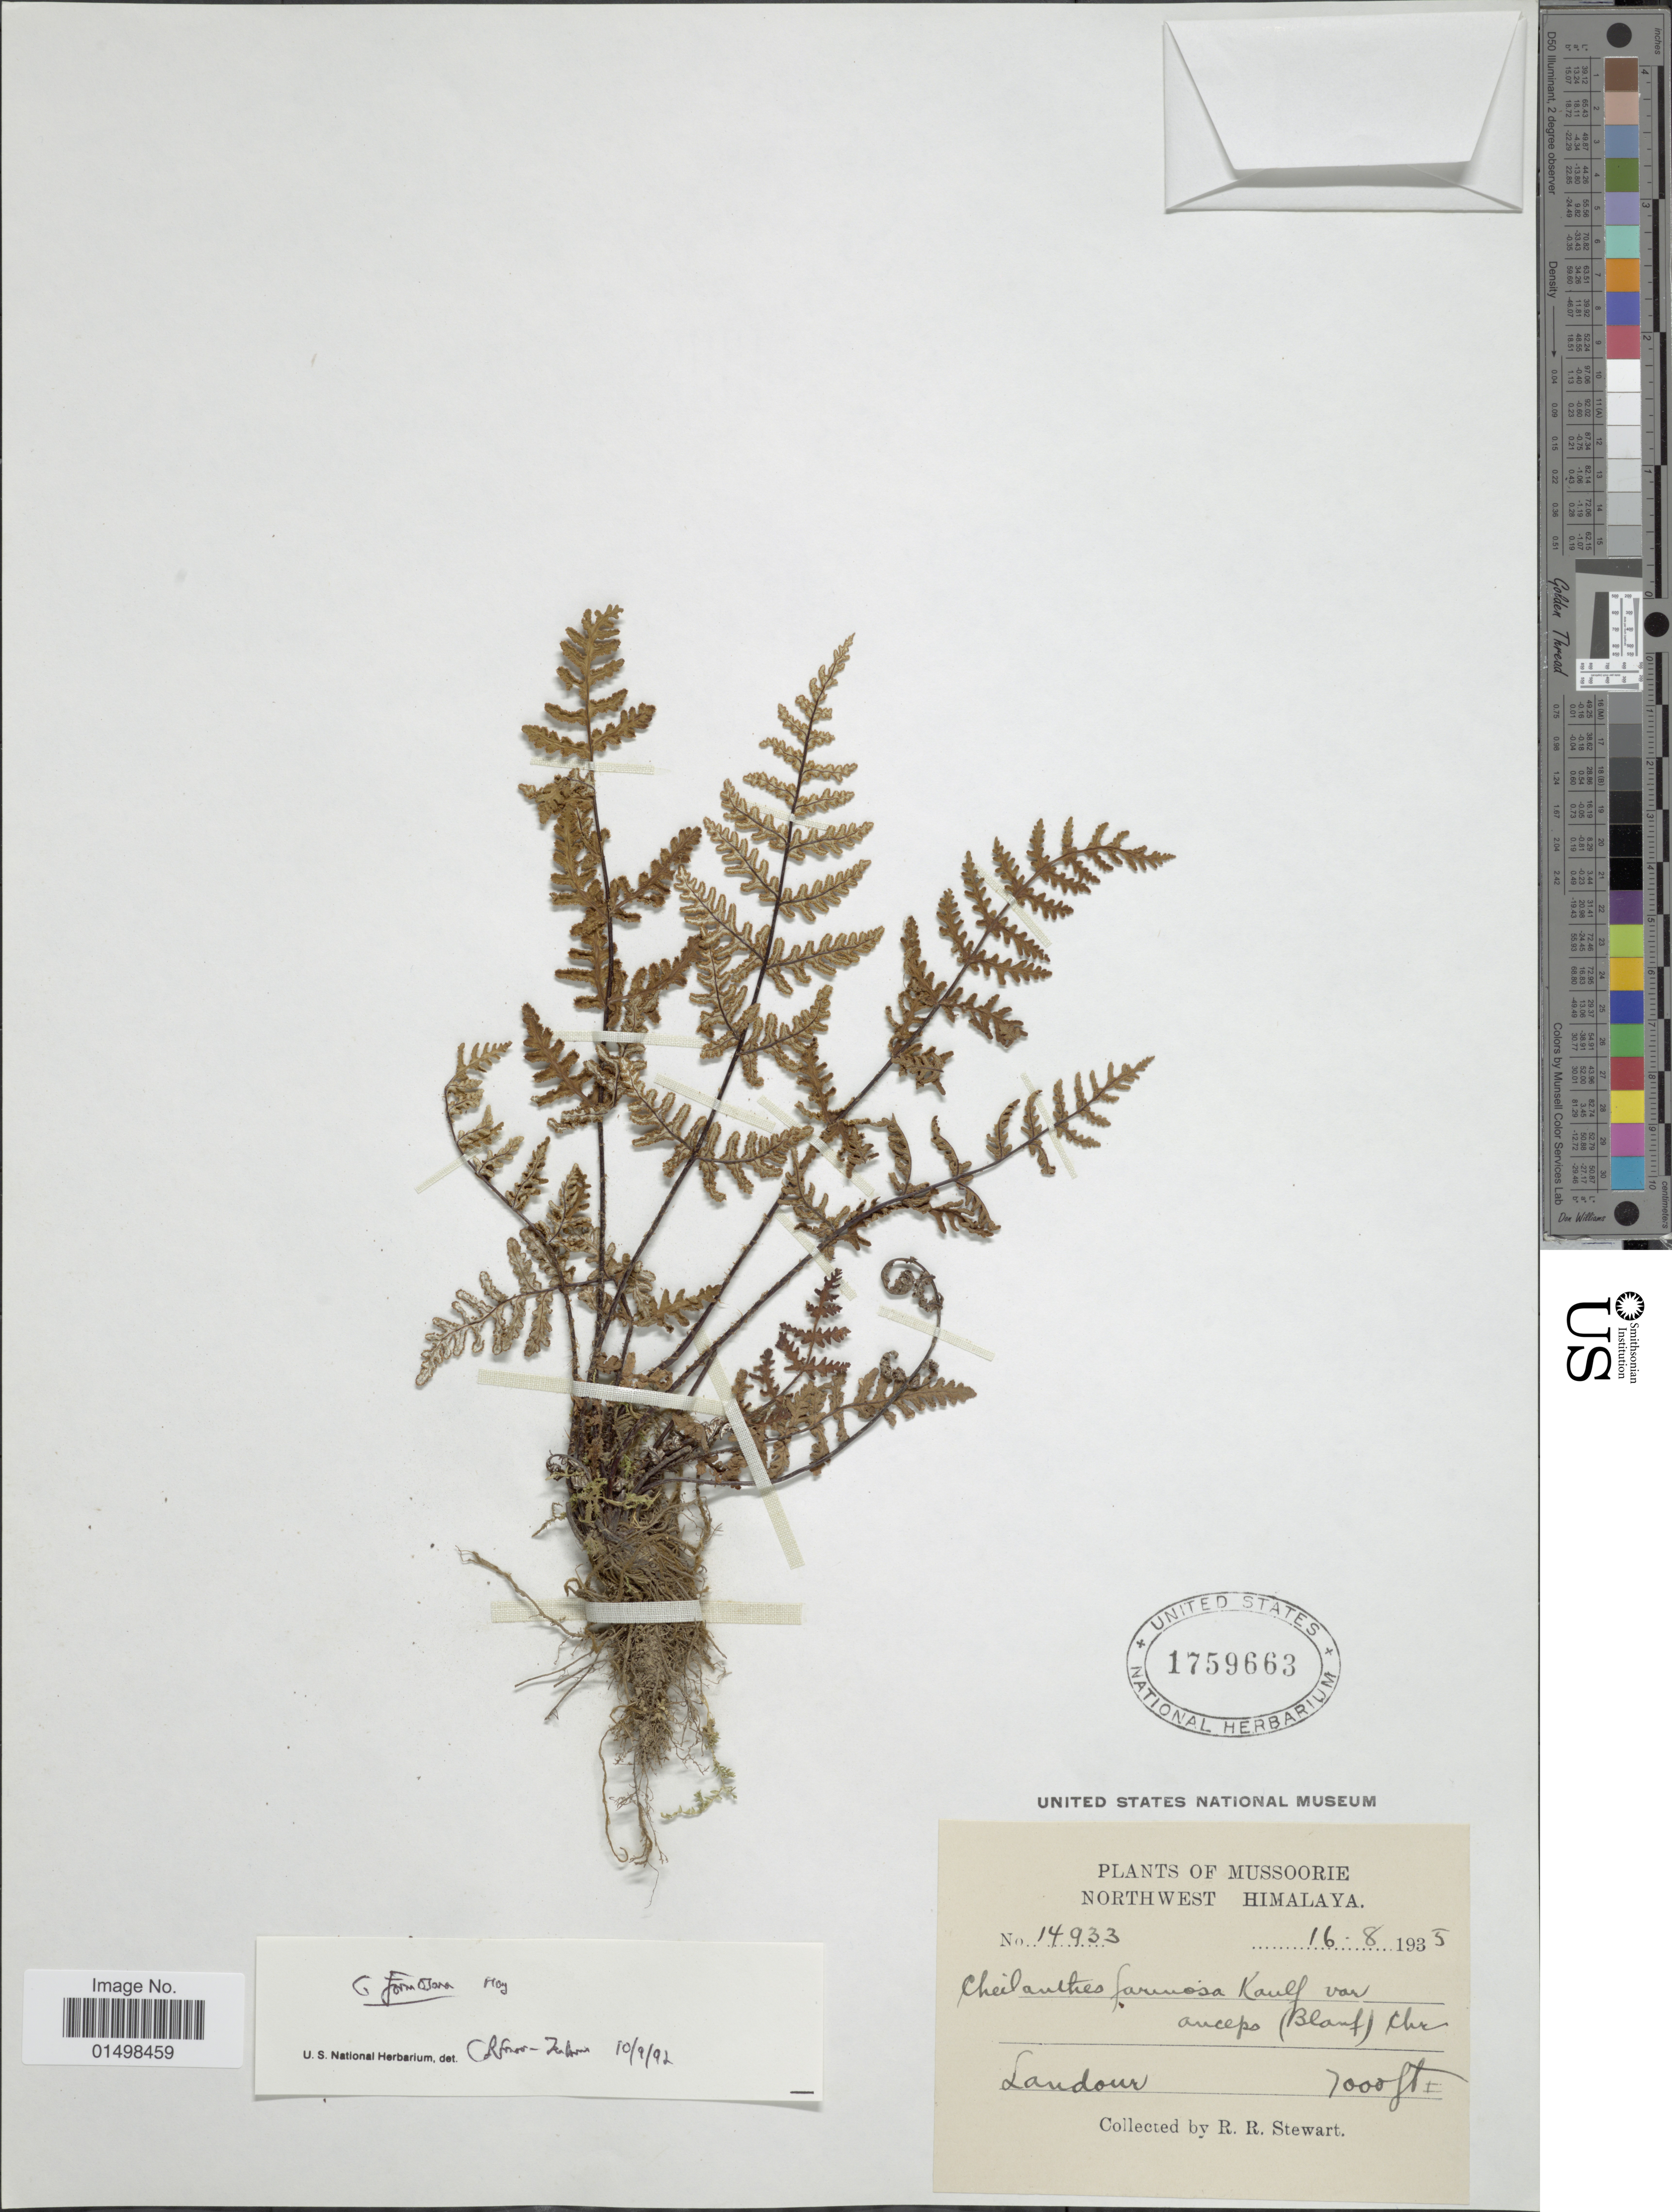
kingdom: Plantae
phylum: Tracheophyta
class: Polypodiopsida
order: Polypodiales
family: Pteridaceae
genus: Aleuritopteris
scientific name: Aleuritopteris anceps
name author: (Blanf.) Panigrahi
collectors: R. R. Stewart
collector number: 14933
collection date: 1935-08-16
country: India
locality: Plants of Mussoorie Northwest Himalaya, Landour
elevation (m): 2134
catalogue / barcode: US 1759663